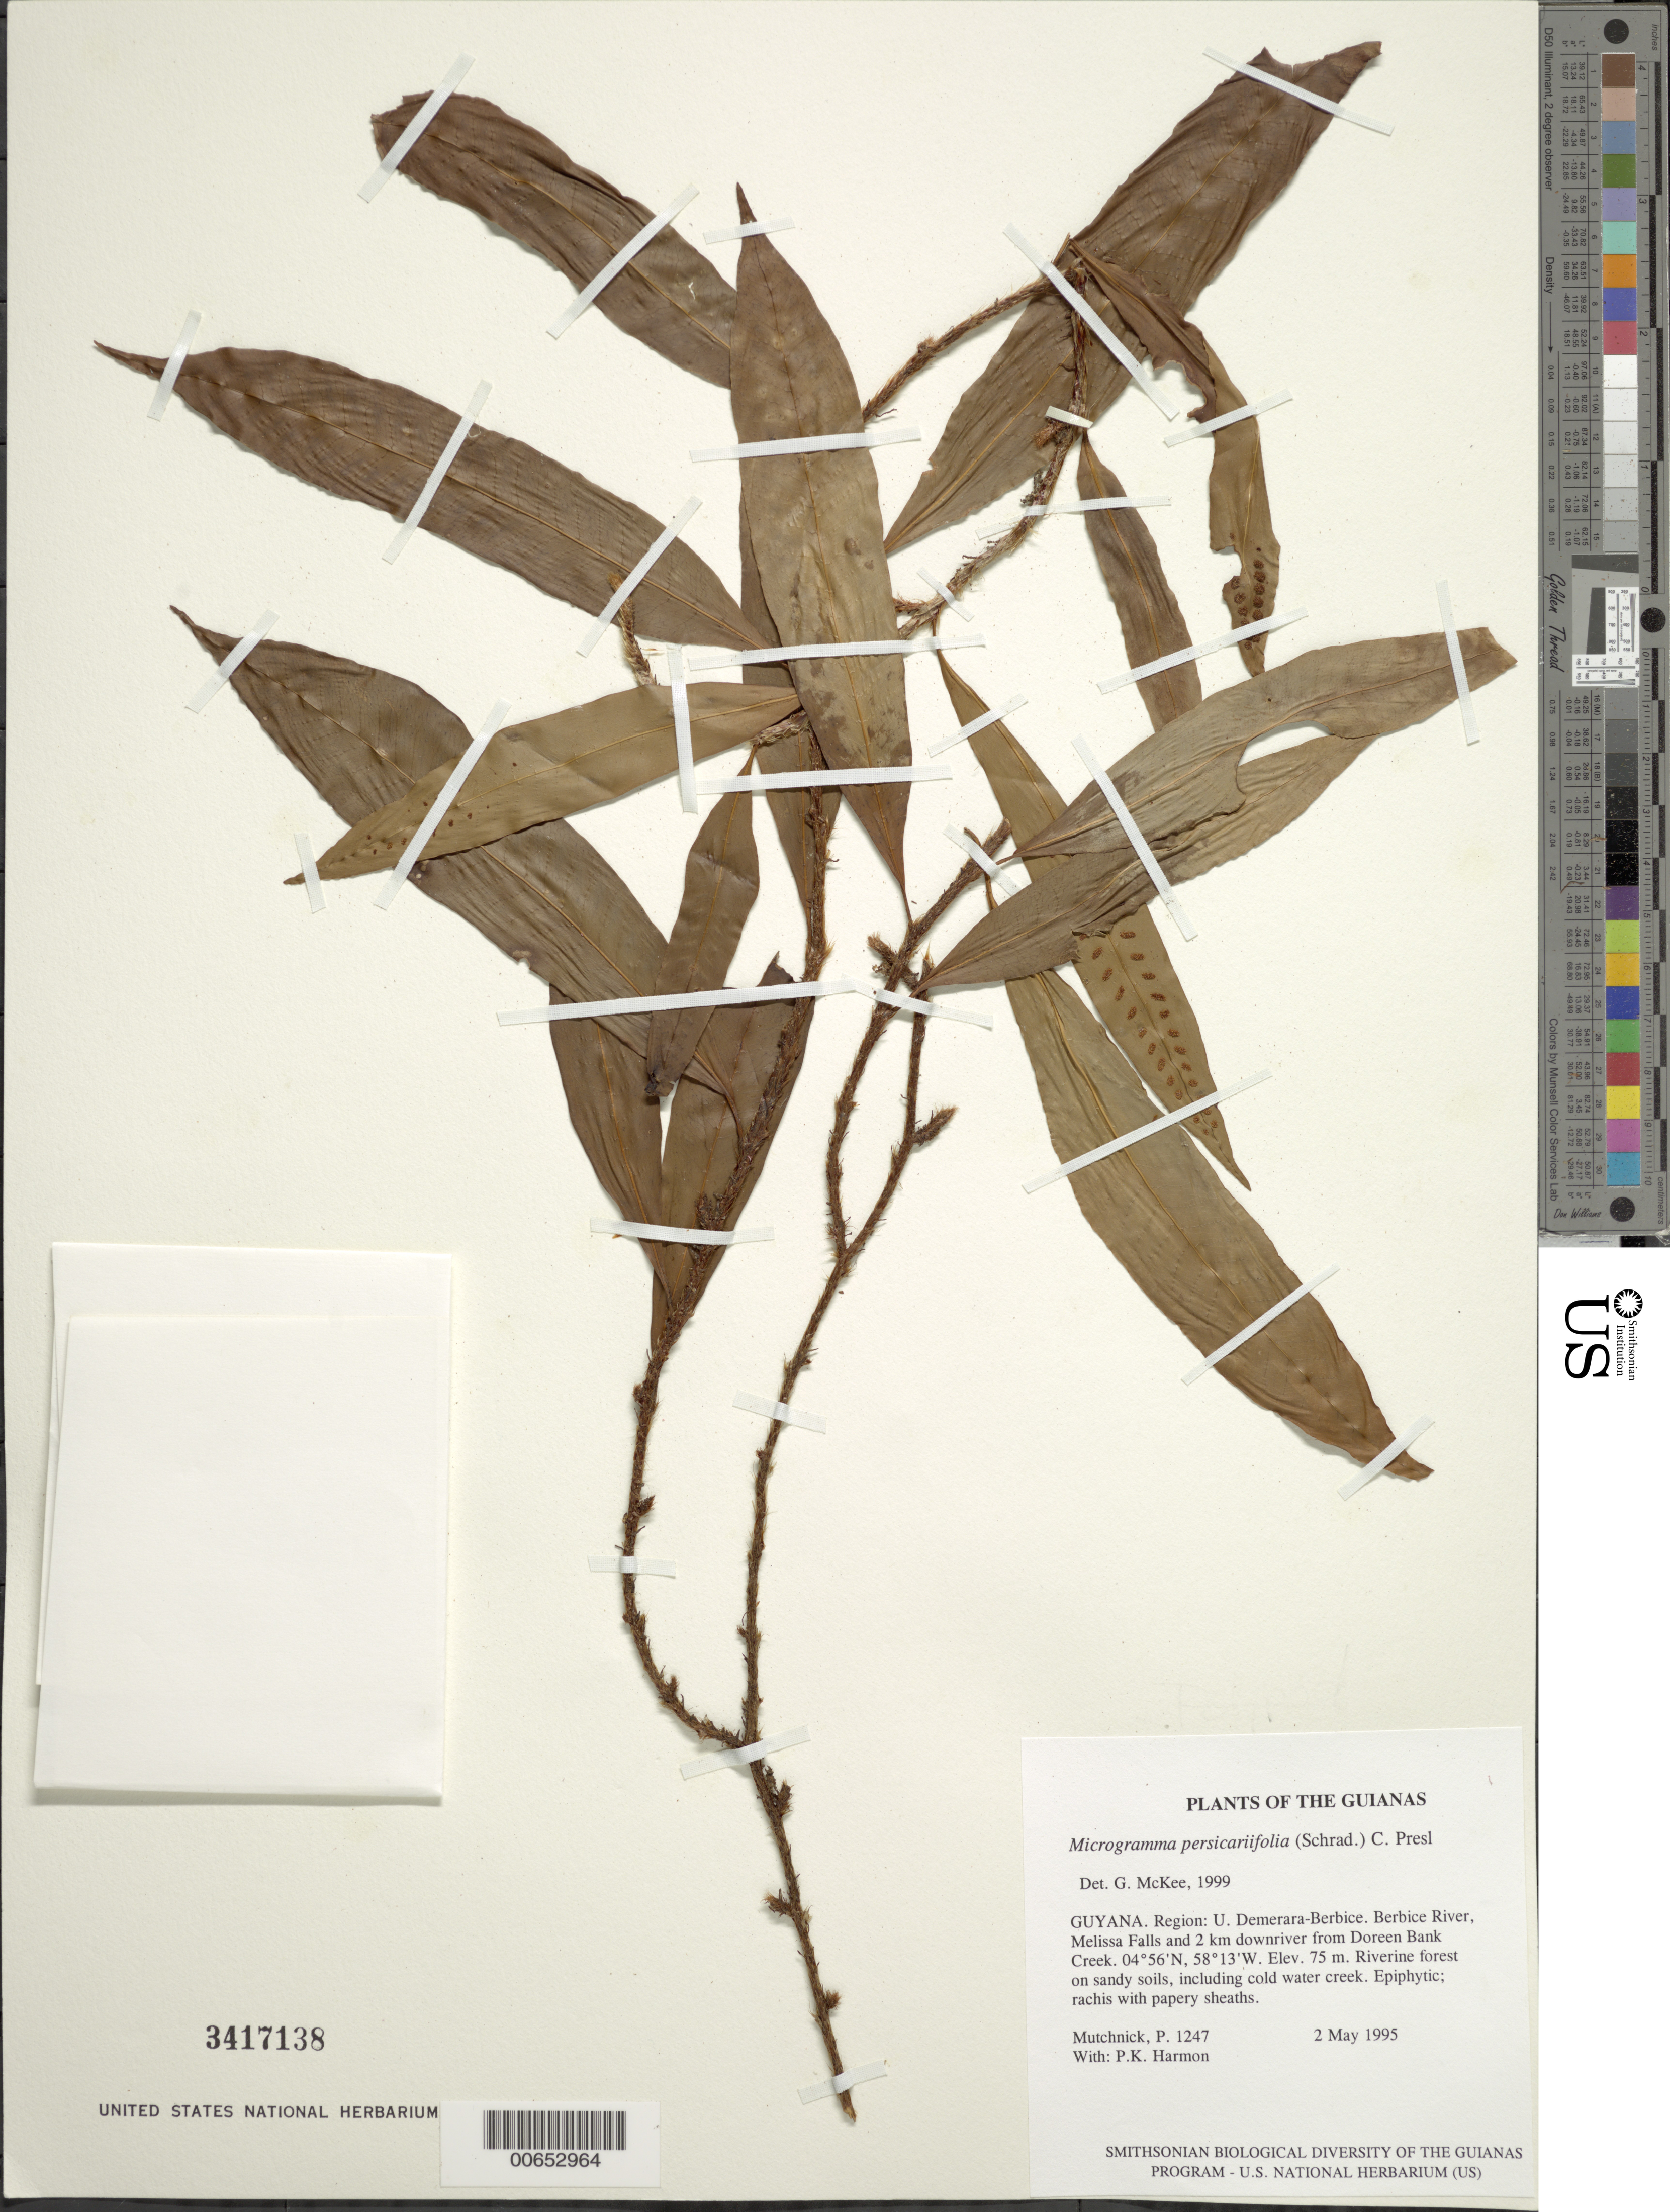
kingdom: Plantae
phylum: Tracheophyta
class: Polypodiopsida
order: Polypodiales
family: Polypodiaceae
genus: Microgramma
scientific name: Microgramma persicariifolia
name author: (Schrad.) C. Presl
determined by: McKee, G. S., (US), NMNH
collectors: P. Mutchnick & P. Harmon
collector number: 1247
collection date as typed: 2 May 1995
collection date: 1995-05-02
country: Guyana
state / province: U. Demerara-Berbice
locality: Berbice River, Melissa Falls and 2 km downriver from Doreen Bank Creek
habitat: Riverine forest on sandy soils, including cold water creek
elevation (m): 75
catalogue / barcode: US 3417138